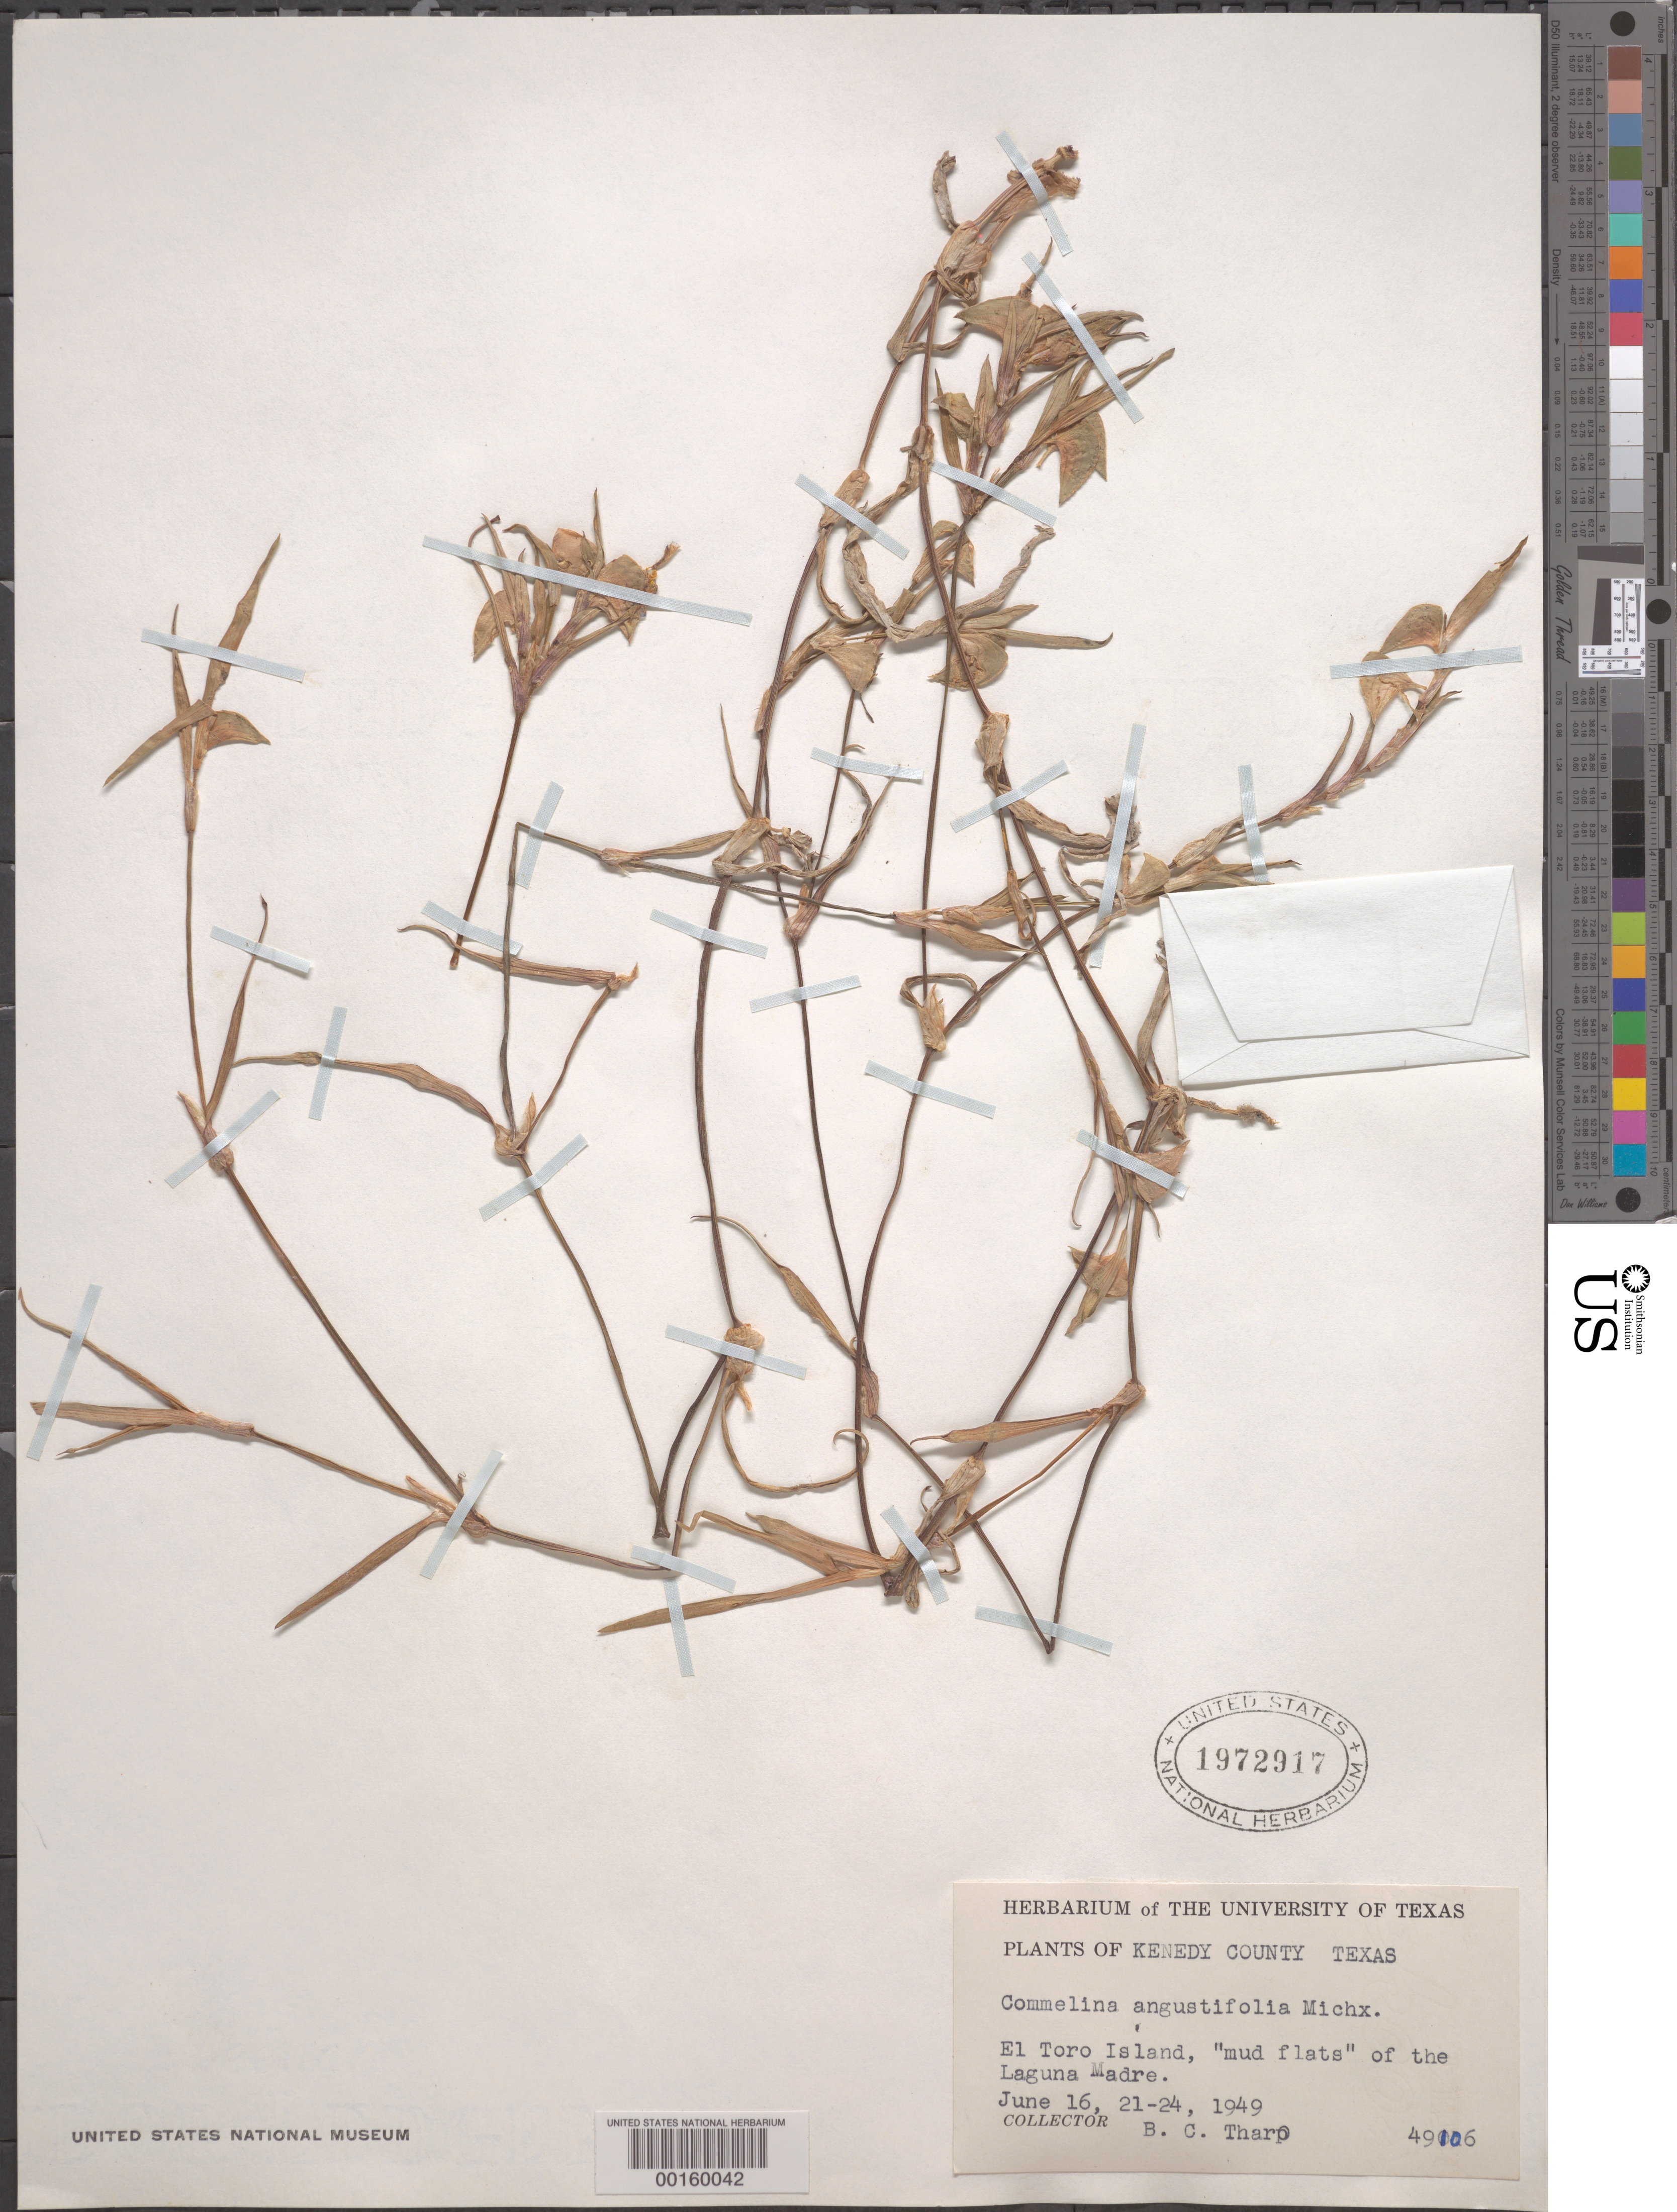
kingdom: Plantae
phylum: Tracheophyta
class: Liliopsida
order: Commelinales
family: Commelinaceae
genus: Commelina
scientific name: Commelina erecta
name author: L.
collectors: B. C. Tharp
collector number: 49106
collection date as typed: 16 Jun 1949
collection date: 1949-06-16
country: United States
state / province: Texas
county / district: Kenedy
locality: El toro island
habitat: "mud flats" of the laguna madre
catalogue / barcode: US 1972917